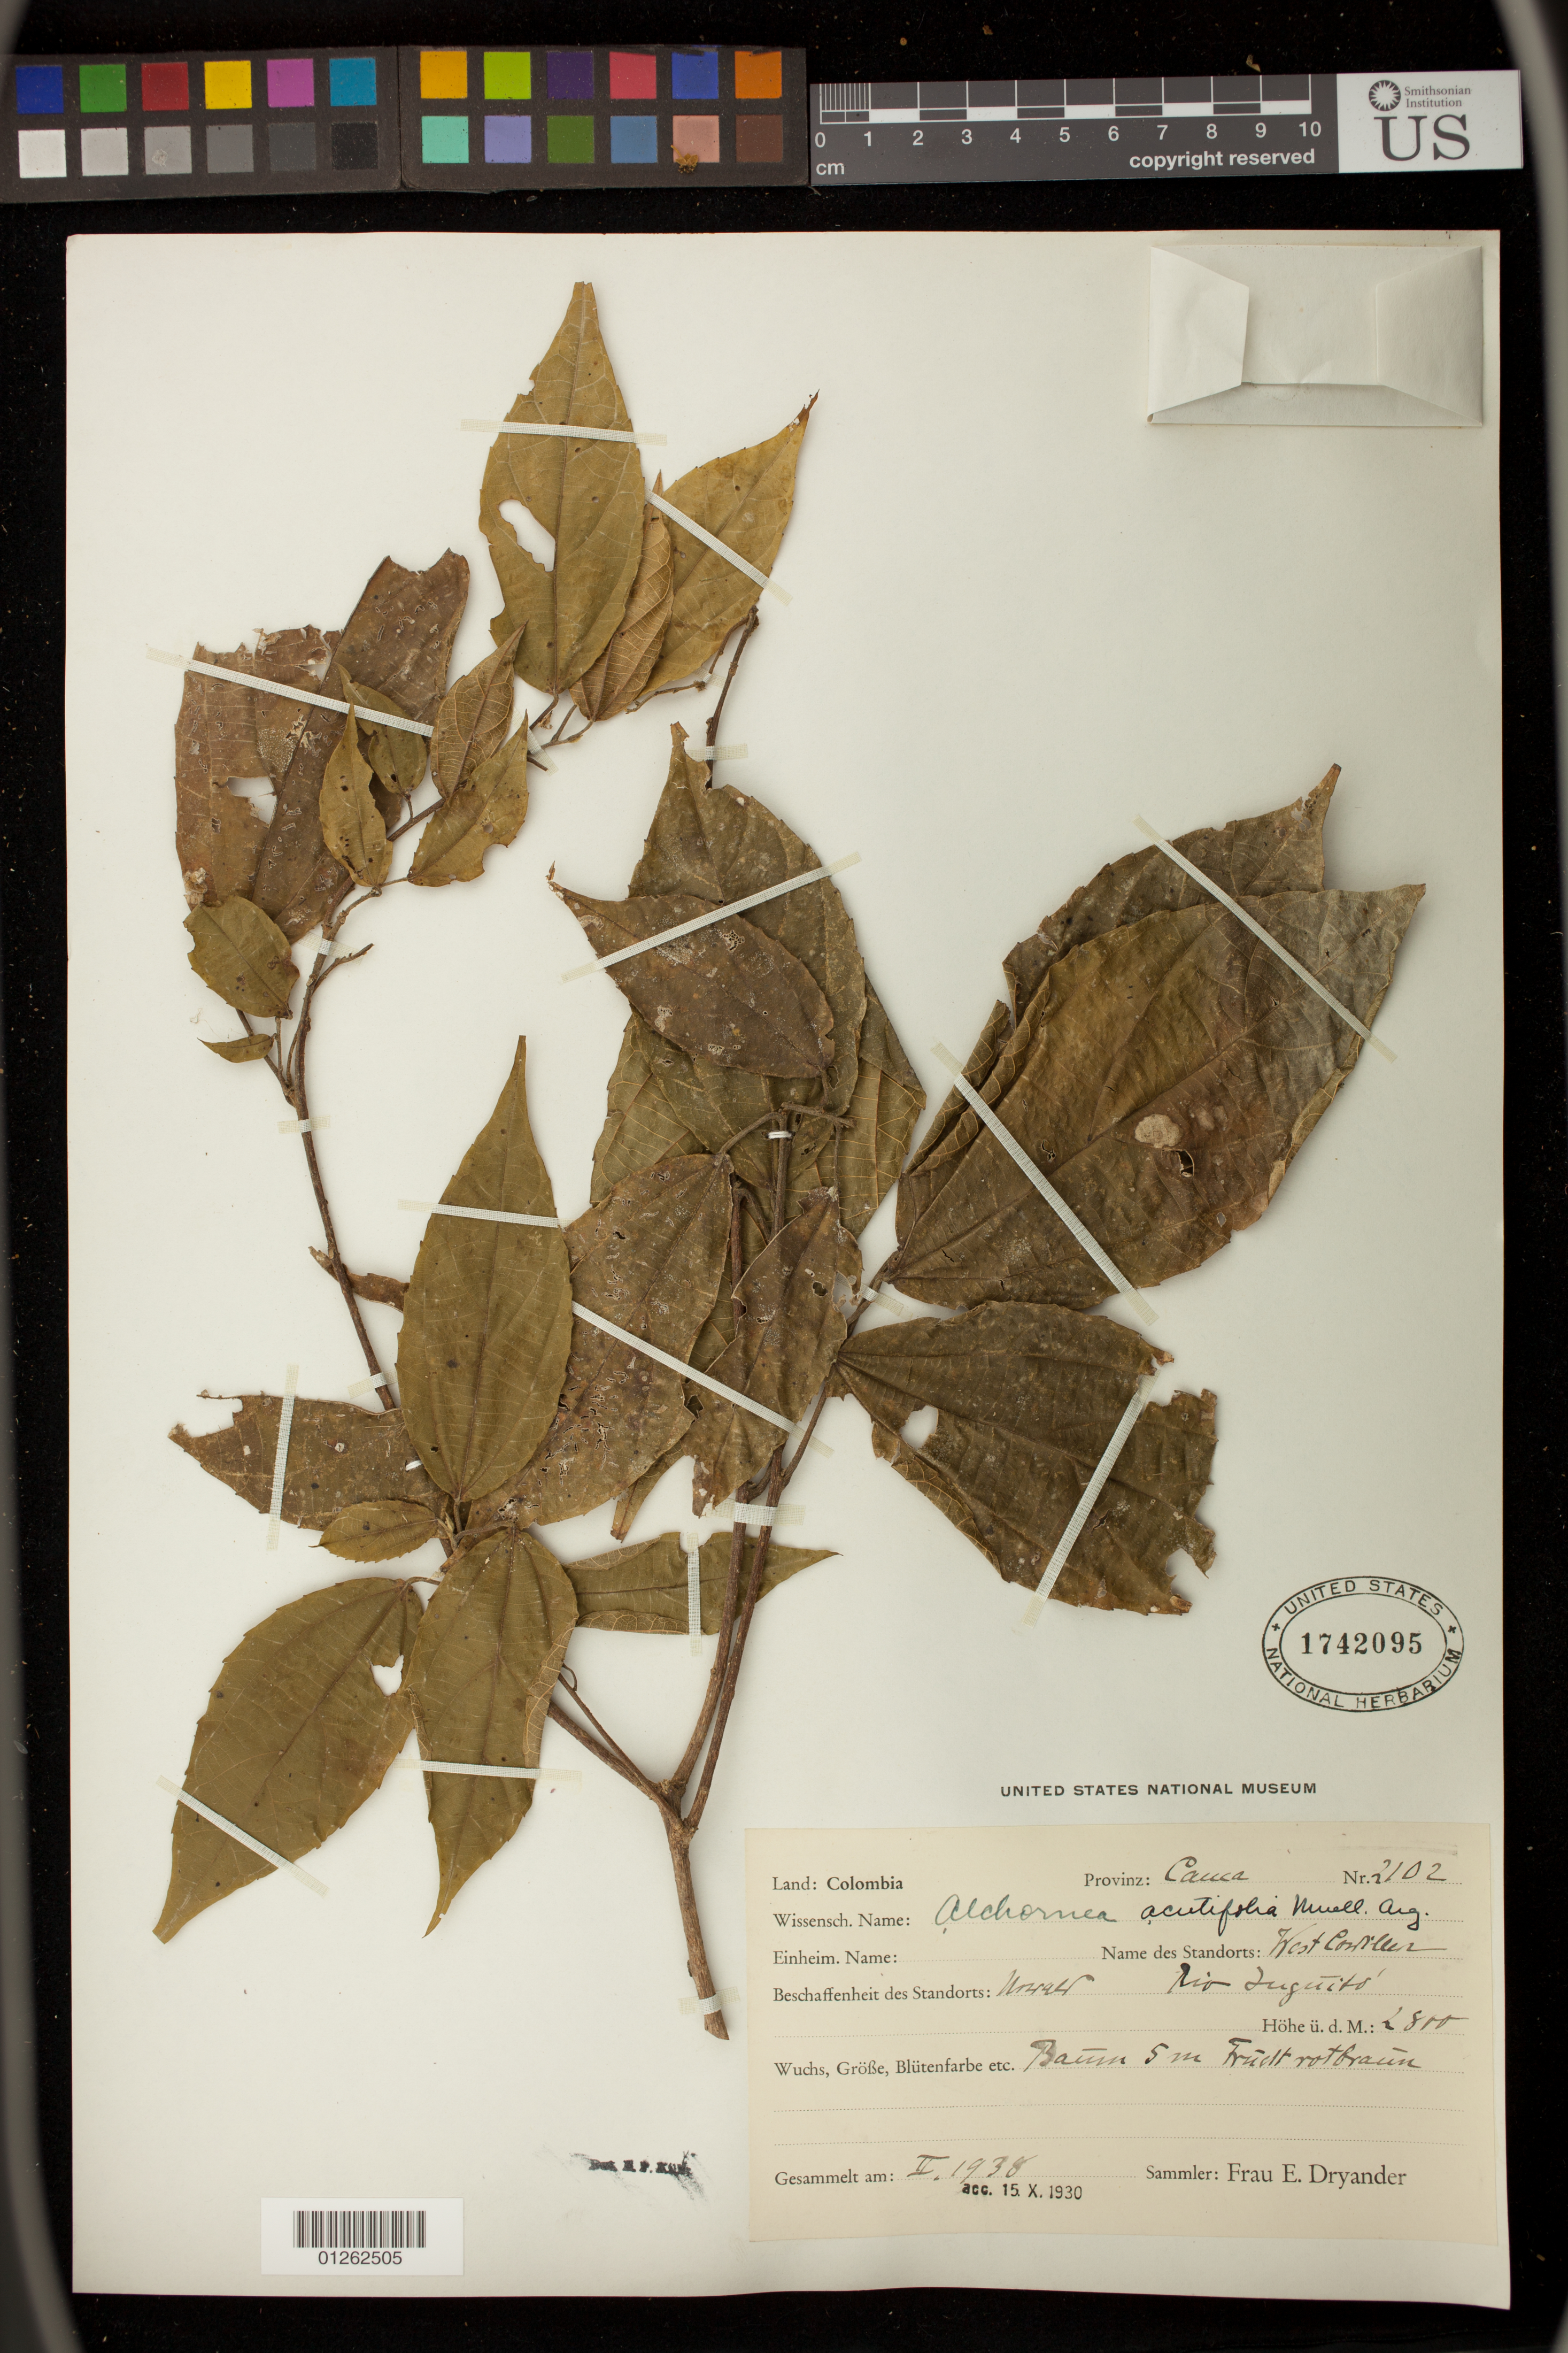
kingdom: Plantae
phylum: Tracheophyta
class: Magnoliopsida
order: Malpighiales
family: Euphorbiaceae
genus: Alchornea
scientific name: Alchornea acutifolia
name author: Müll. Arg.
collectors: E. I. Dryander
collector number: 2102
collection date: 1938-02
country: Colombia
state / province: Valle del Cauca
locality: West Cordillera. Rio Inguit.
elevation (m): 2800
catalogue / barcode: US 1742095